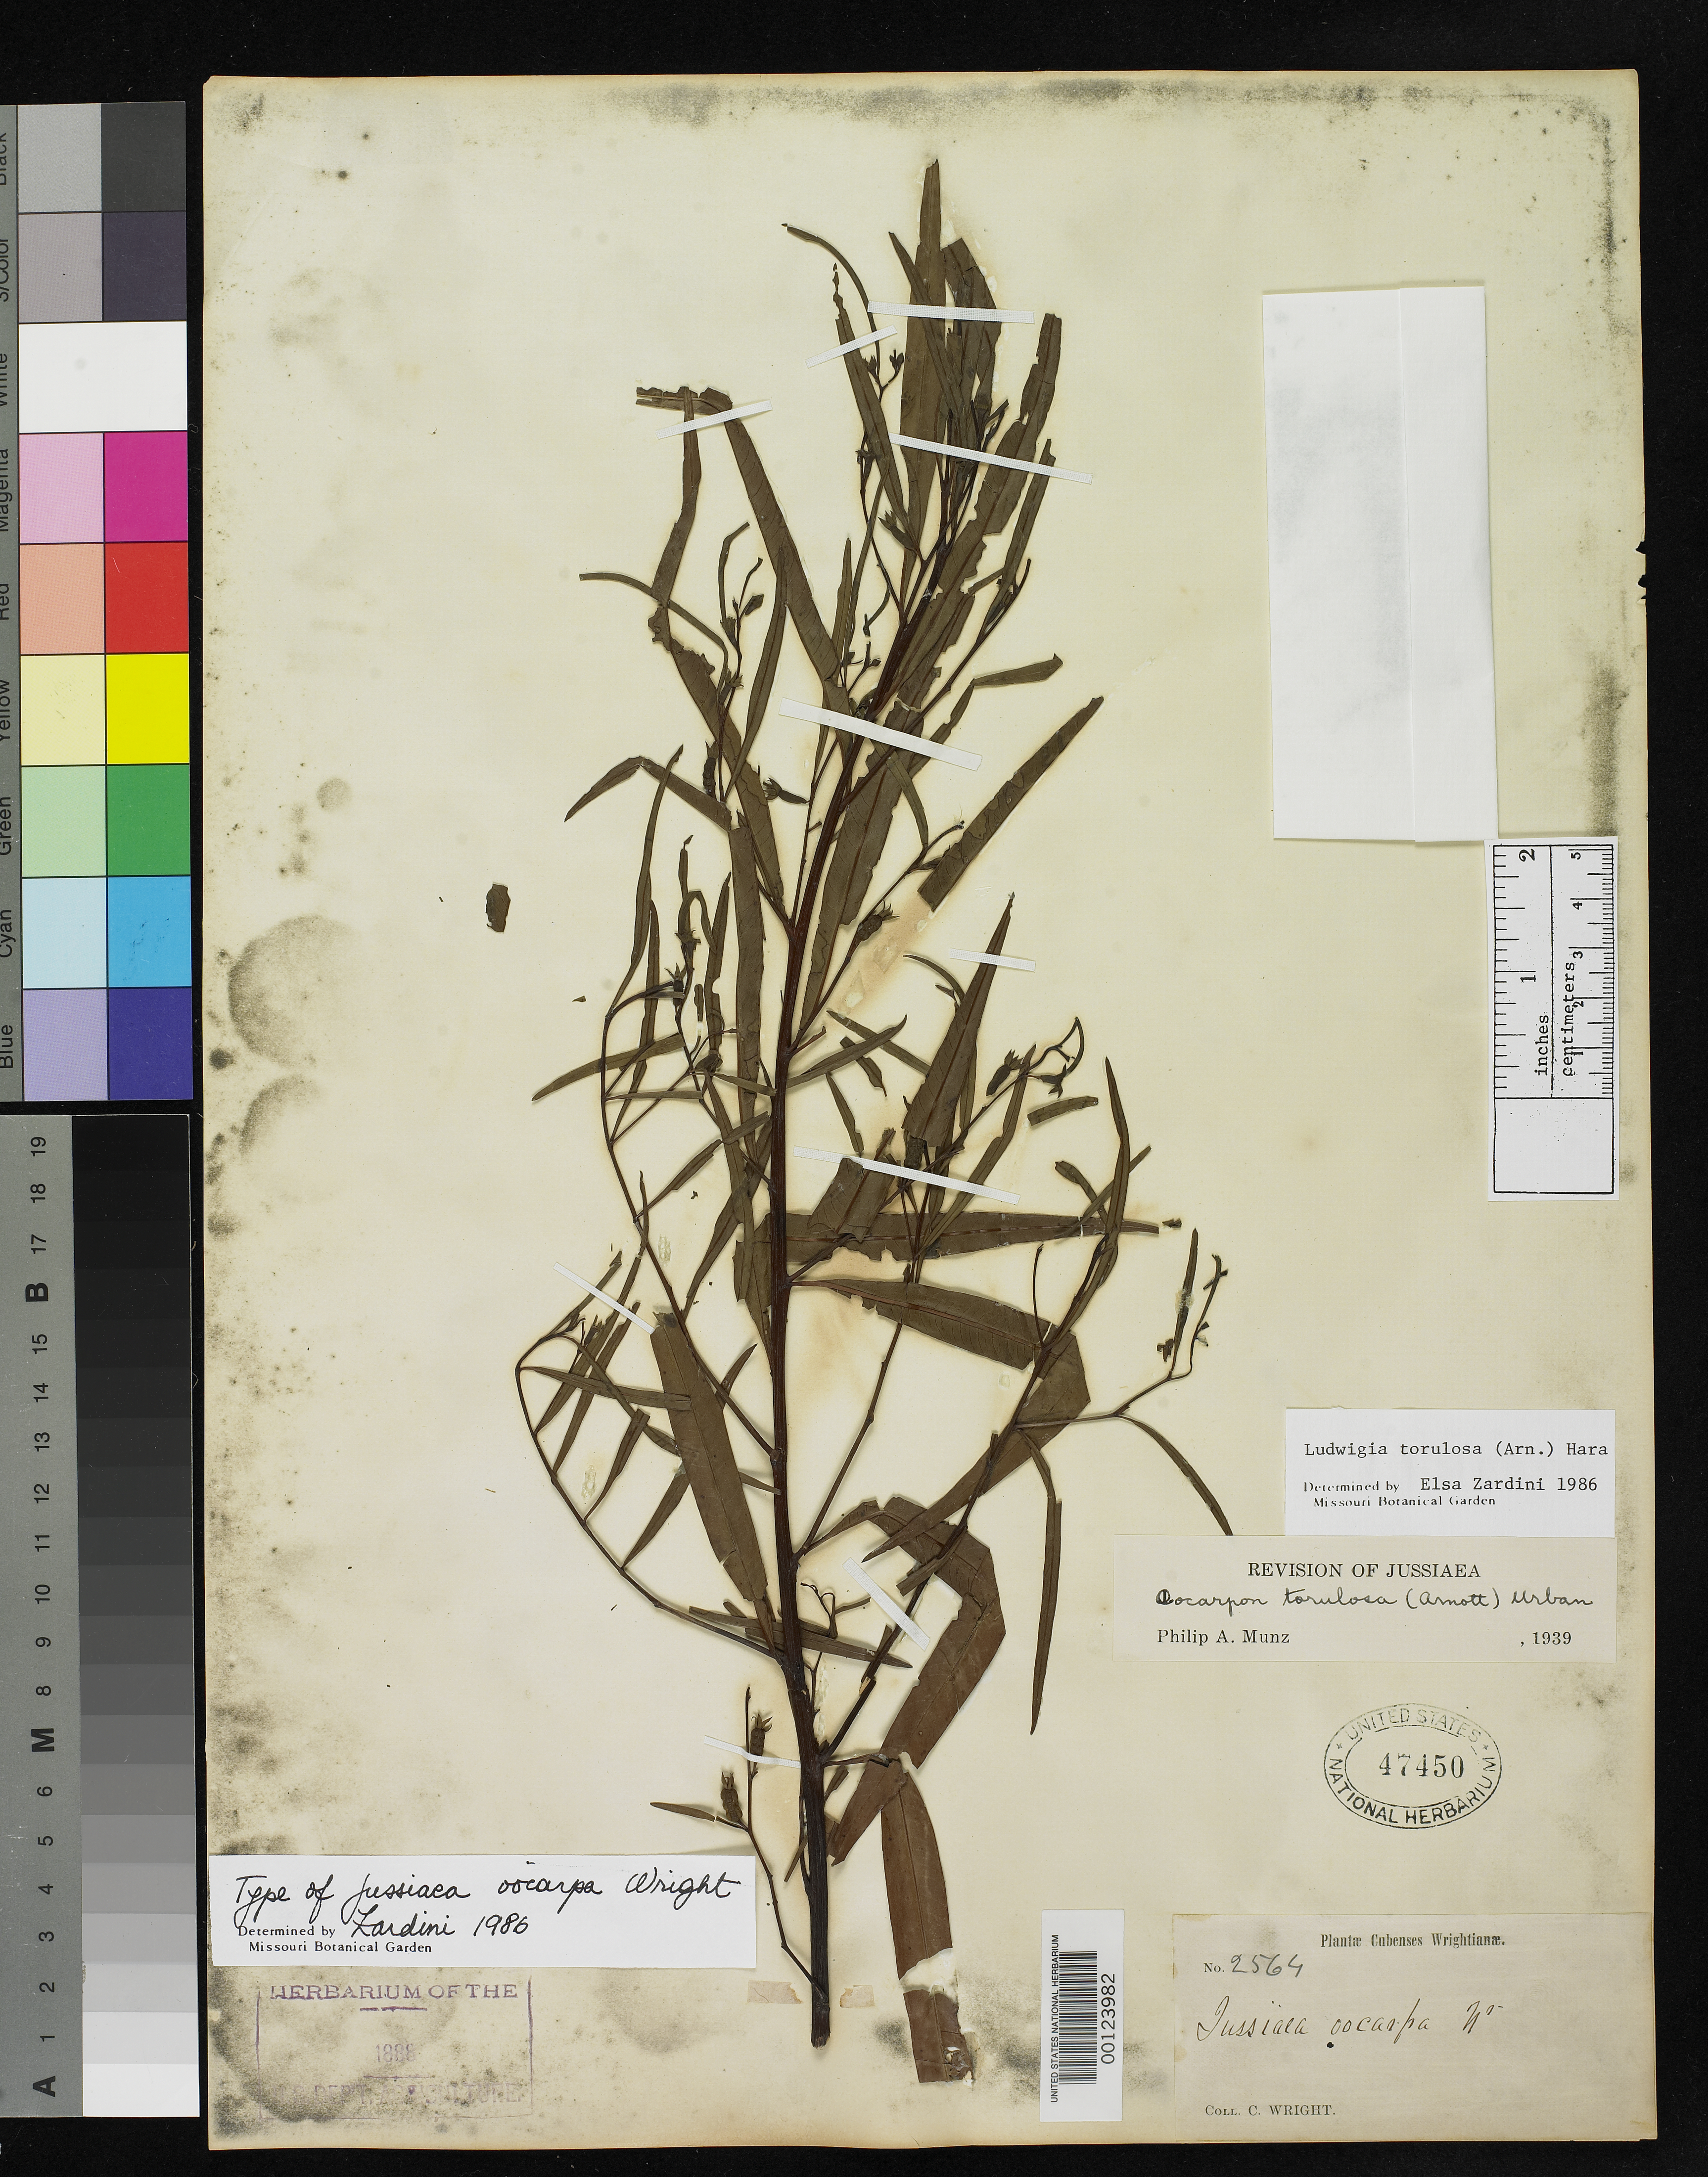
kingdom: Plantae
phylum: Tracheophyta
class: Magnoliopsida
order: Myrtales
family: Onagraceae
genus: Jussiaea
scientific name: Jussiaea oocarpa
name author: C. Wright in Griseb.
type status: Type Collection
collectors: C. Wright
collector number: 2564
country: Cuba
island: Greater Antilles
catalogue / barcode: US 47450